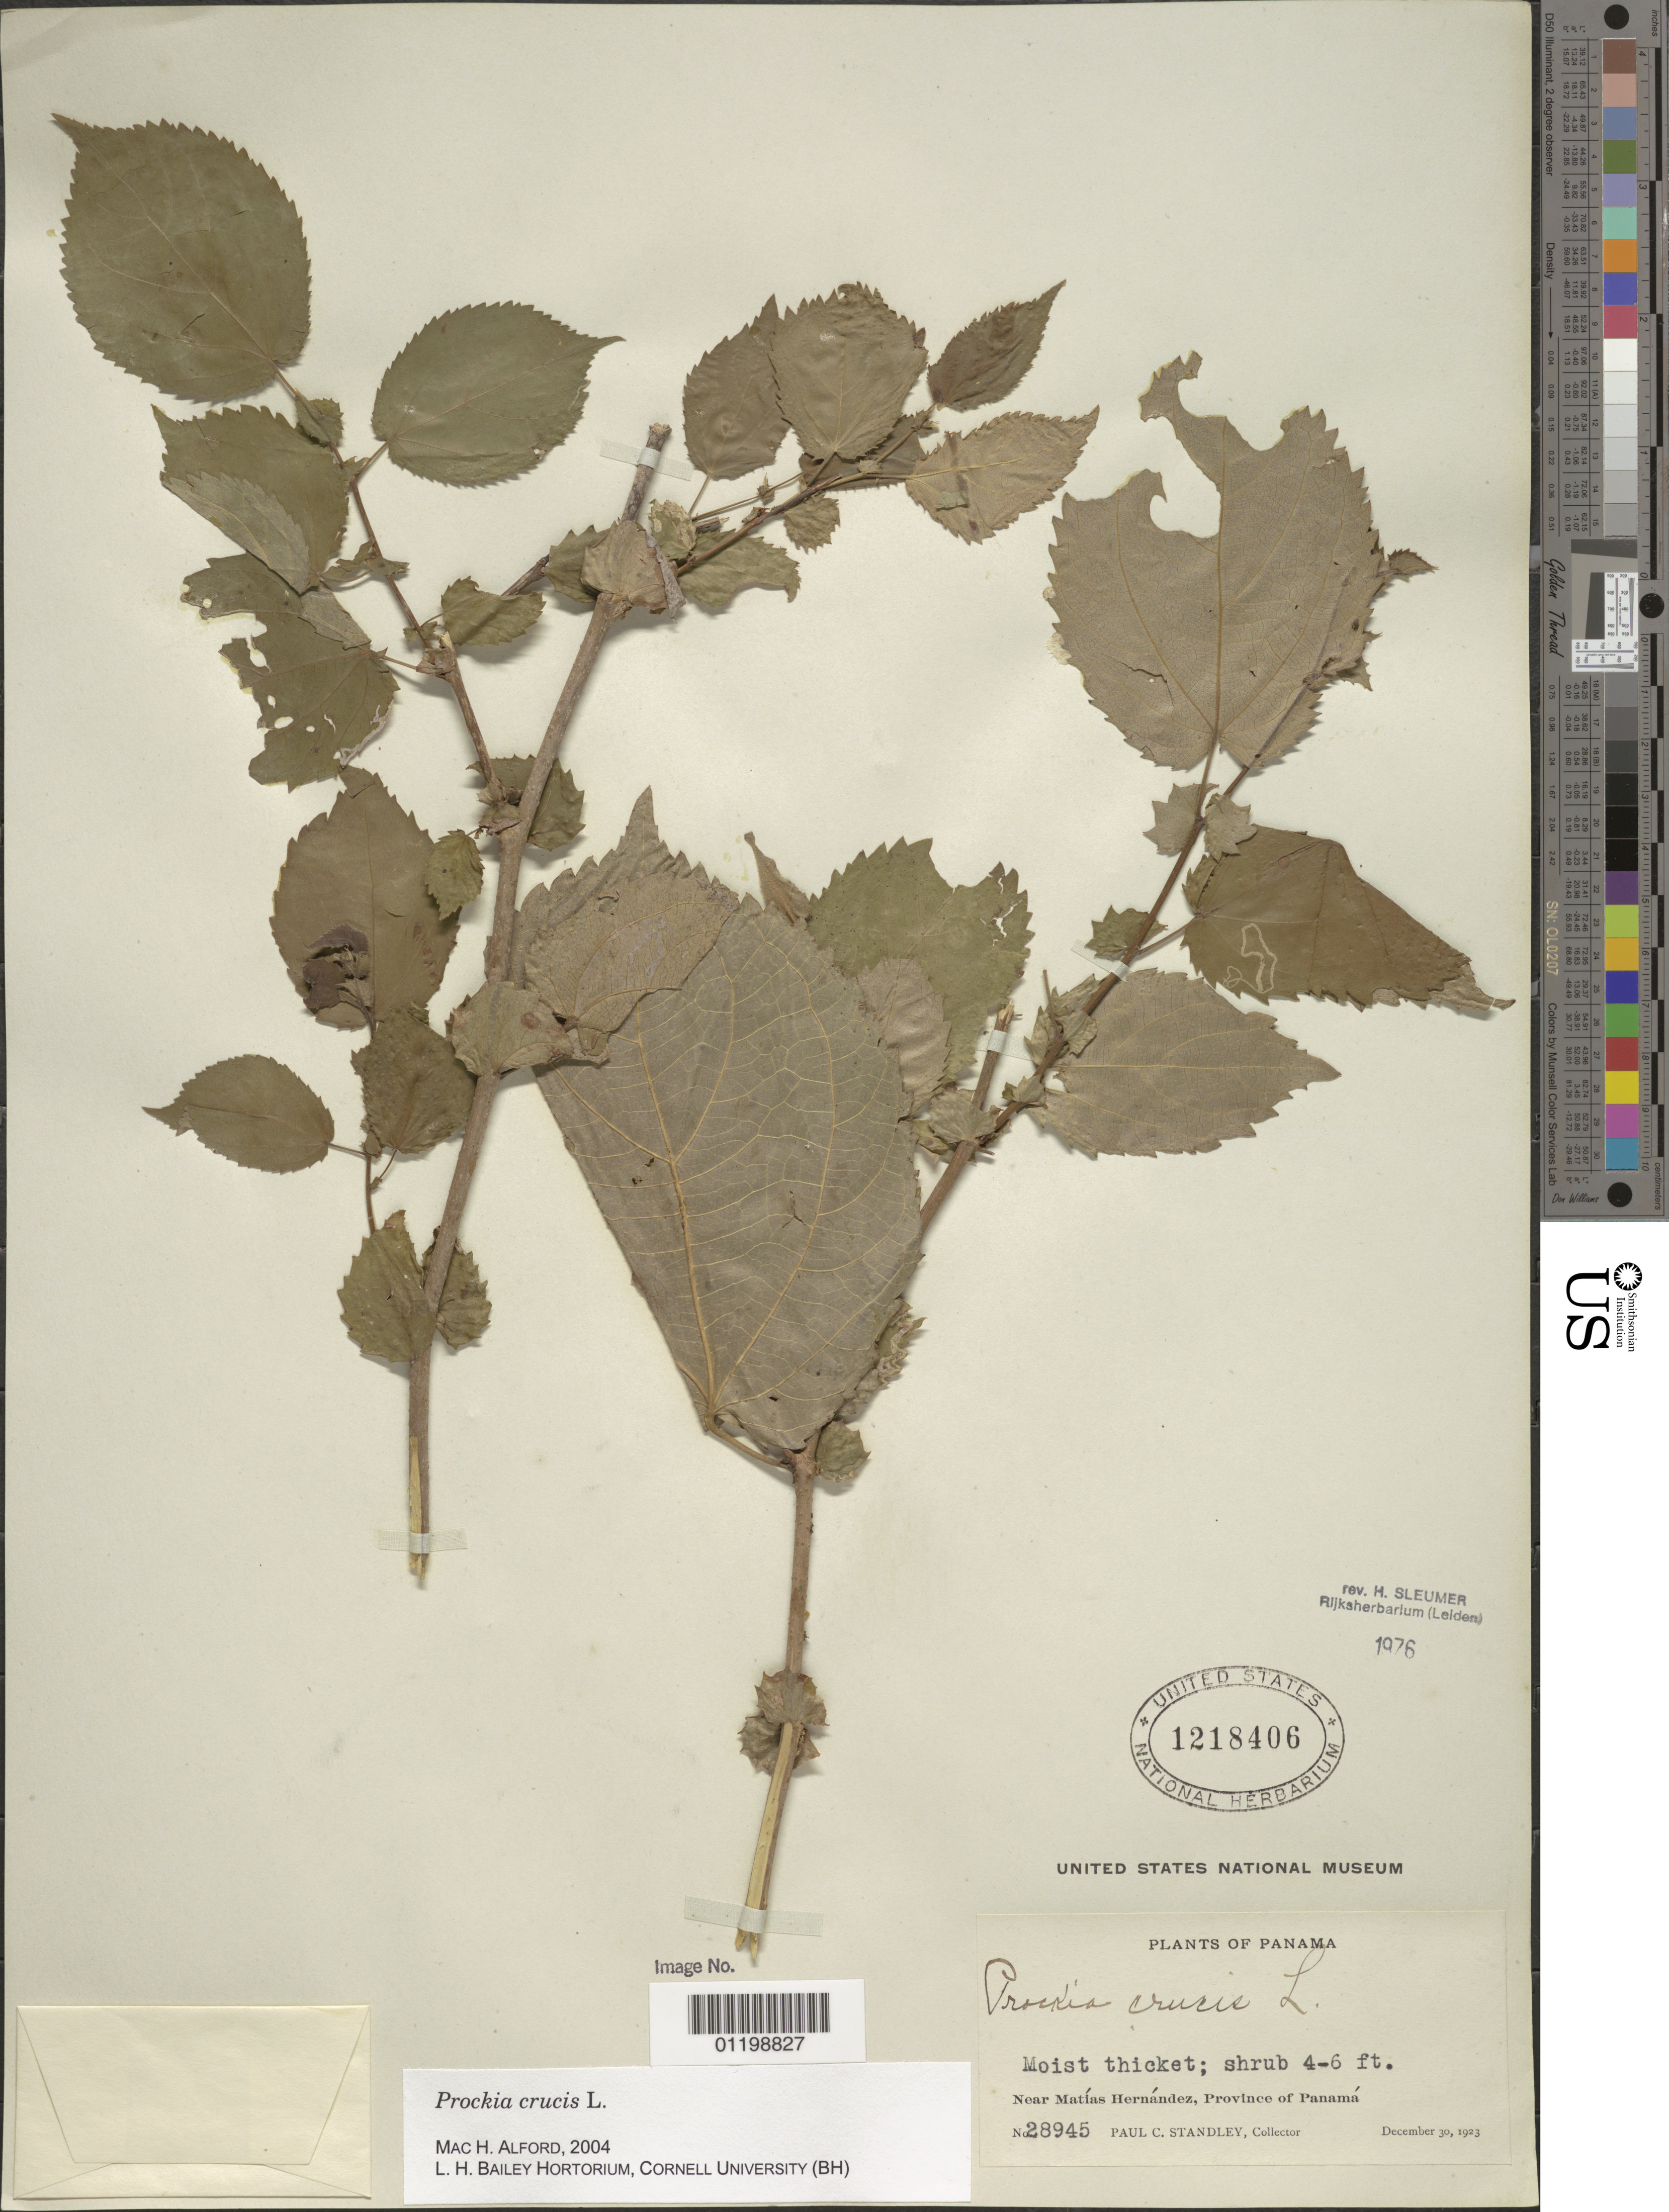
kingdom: Plantae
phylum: Tracheophyta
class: Magnoliopsida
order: Malpighiales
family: Salicaceae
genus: Prockia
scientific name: Prockia crucis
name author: P. Browne ex L.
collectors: P. C. Standley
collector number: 28945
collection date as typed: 30 Dec 1923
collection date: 1923-12-30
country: Panama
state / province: Panamá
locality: Near Matias Hernandez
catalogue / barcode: US 1218406